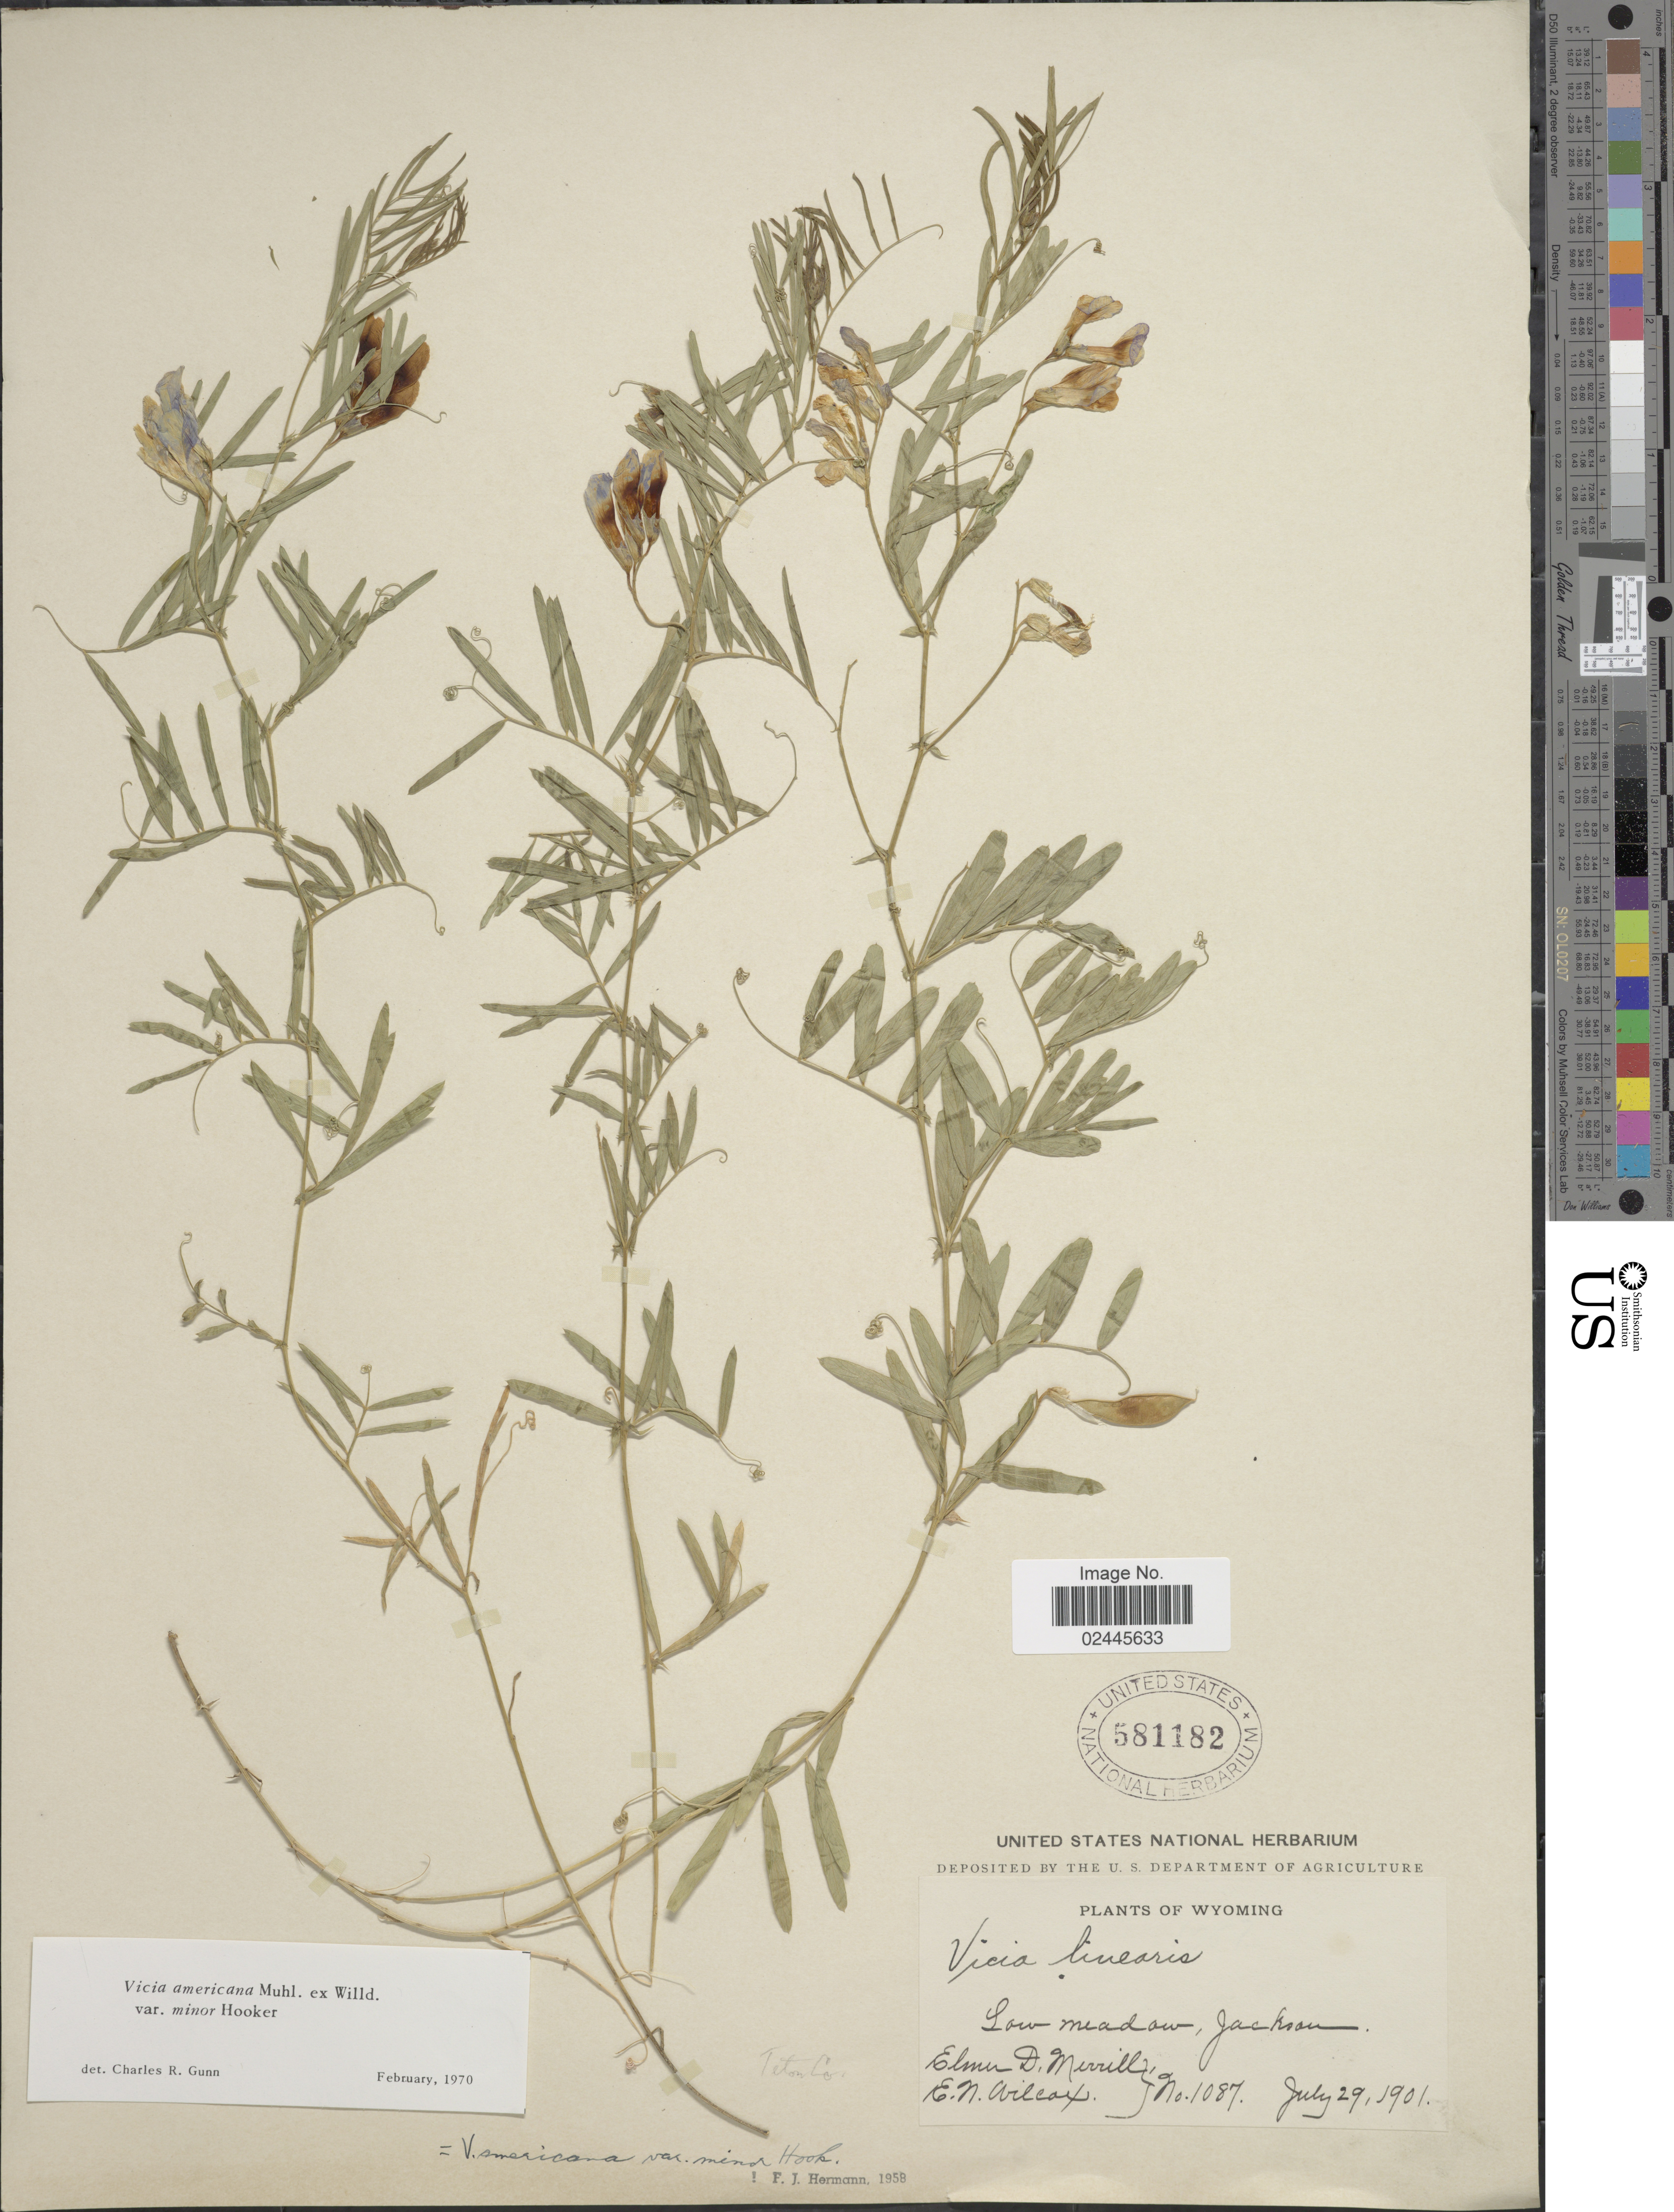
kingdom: Plantae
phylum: Tracheophyta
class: Magnoliopsida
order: Fabales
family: Fabaceae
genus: Vicia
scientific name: Vicia americana var. minor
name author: Hook.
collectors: E. Wilcox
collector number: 1087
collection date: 1901-07-29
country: United States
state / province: Wyoming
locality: Jackson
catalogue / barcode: US 581182